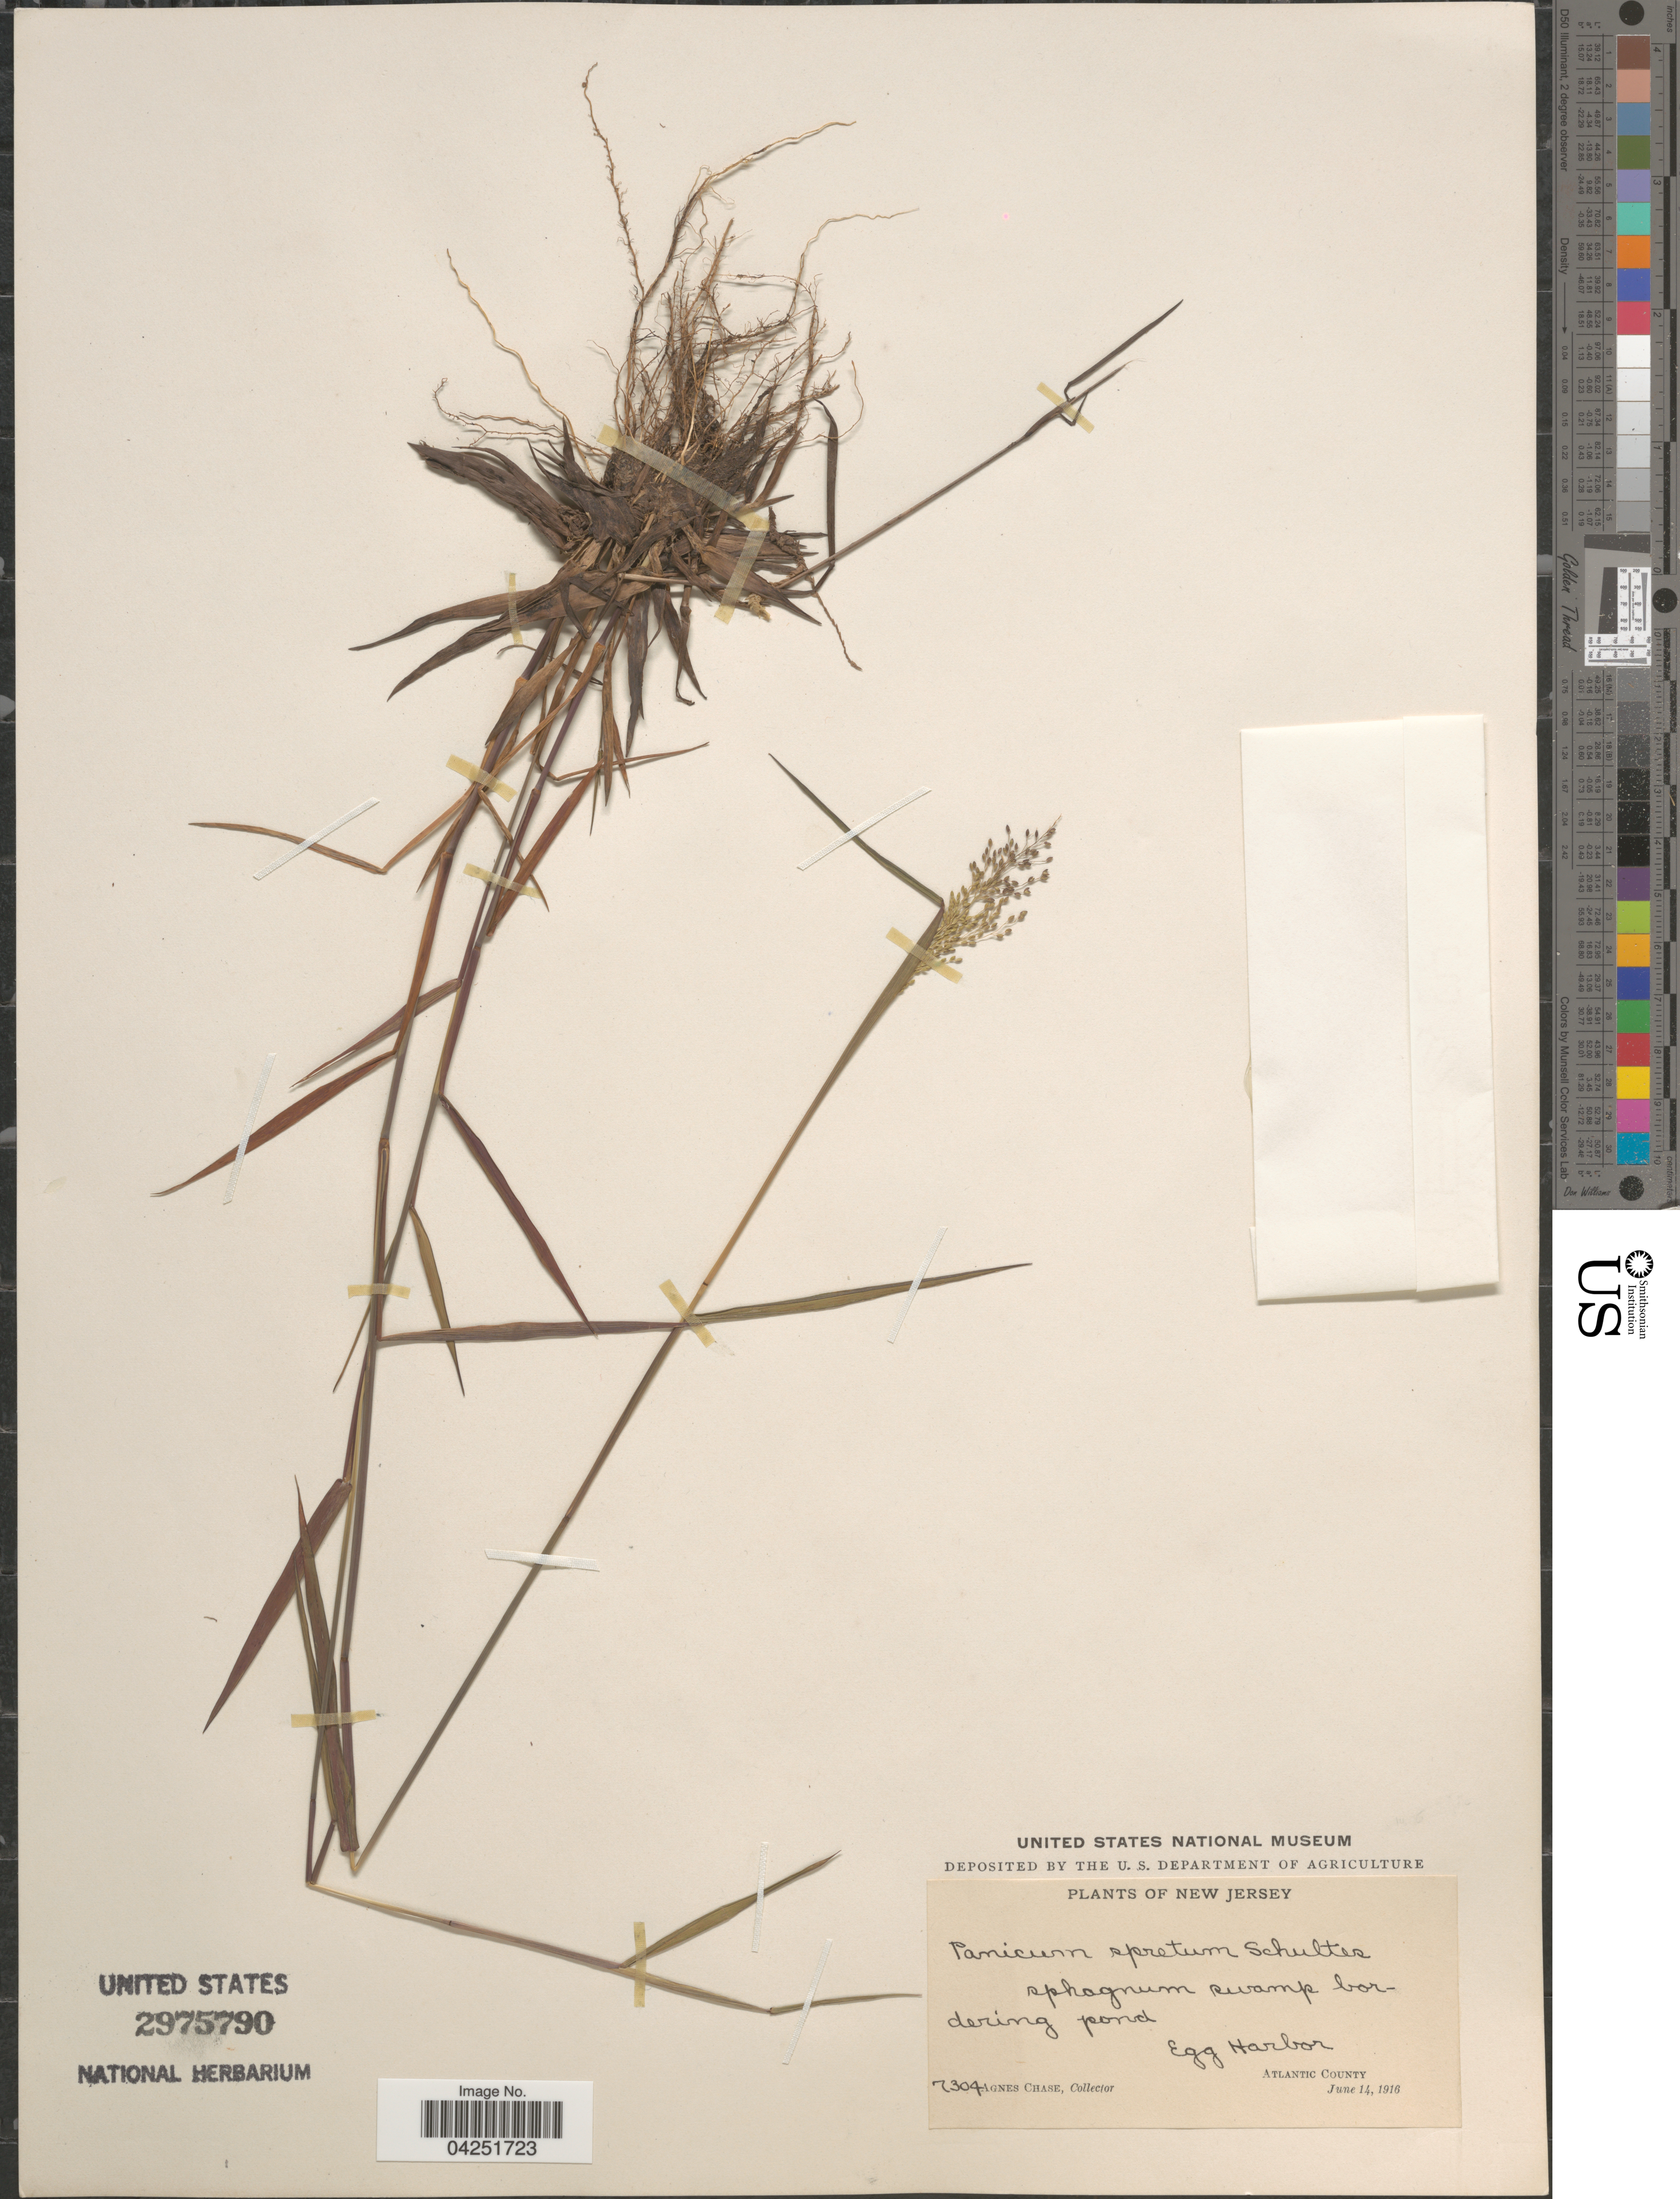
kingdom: Plantae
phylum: Tracheophyta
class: Liliopsida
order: Poales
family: Poaceae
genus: Dichanthelium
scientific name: Dichanthelium acuminatum var. densiflorum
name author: (Rand & Redfield) Gould & C.A. Clark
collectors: A. Chase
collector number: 7304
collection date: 1916-06-14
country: United States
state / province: New Jersey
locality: Egg harbor. Atlantic County.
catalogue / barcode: US 2975790